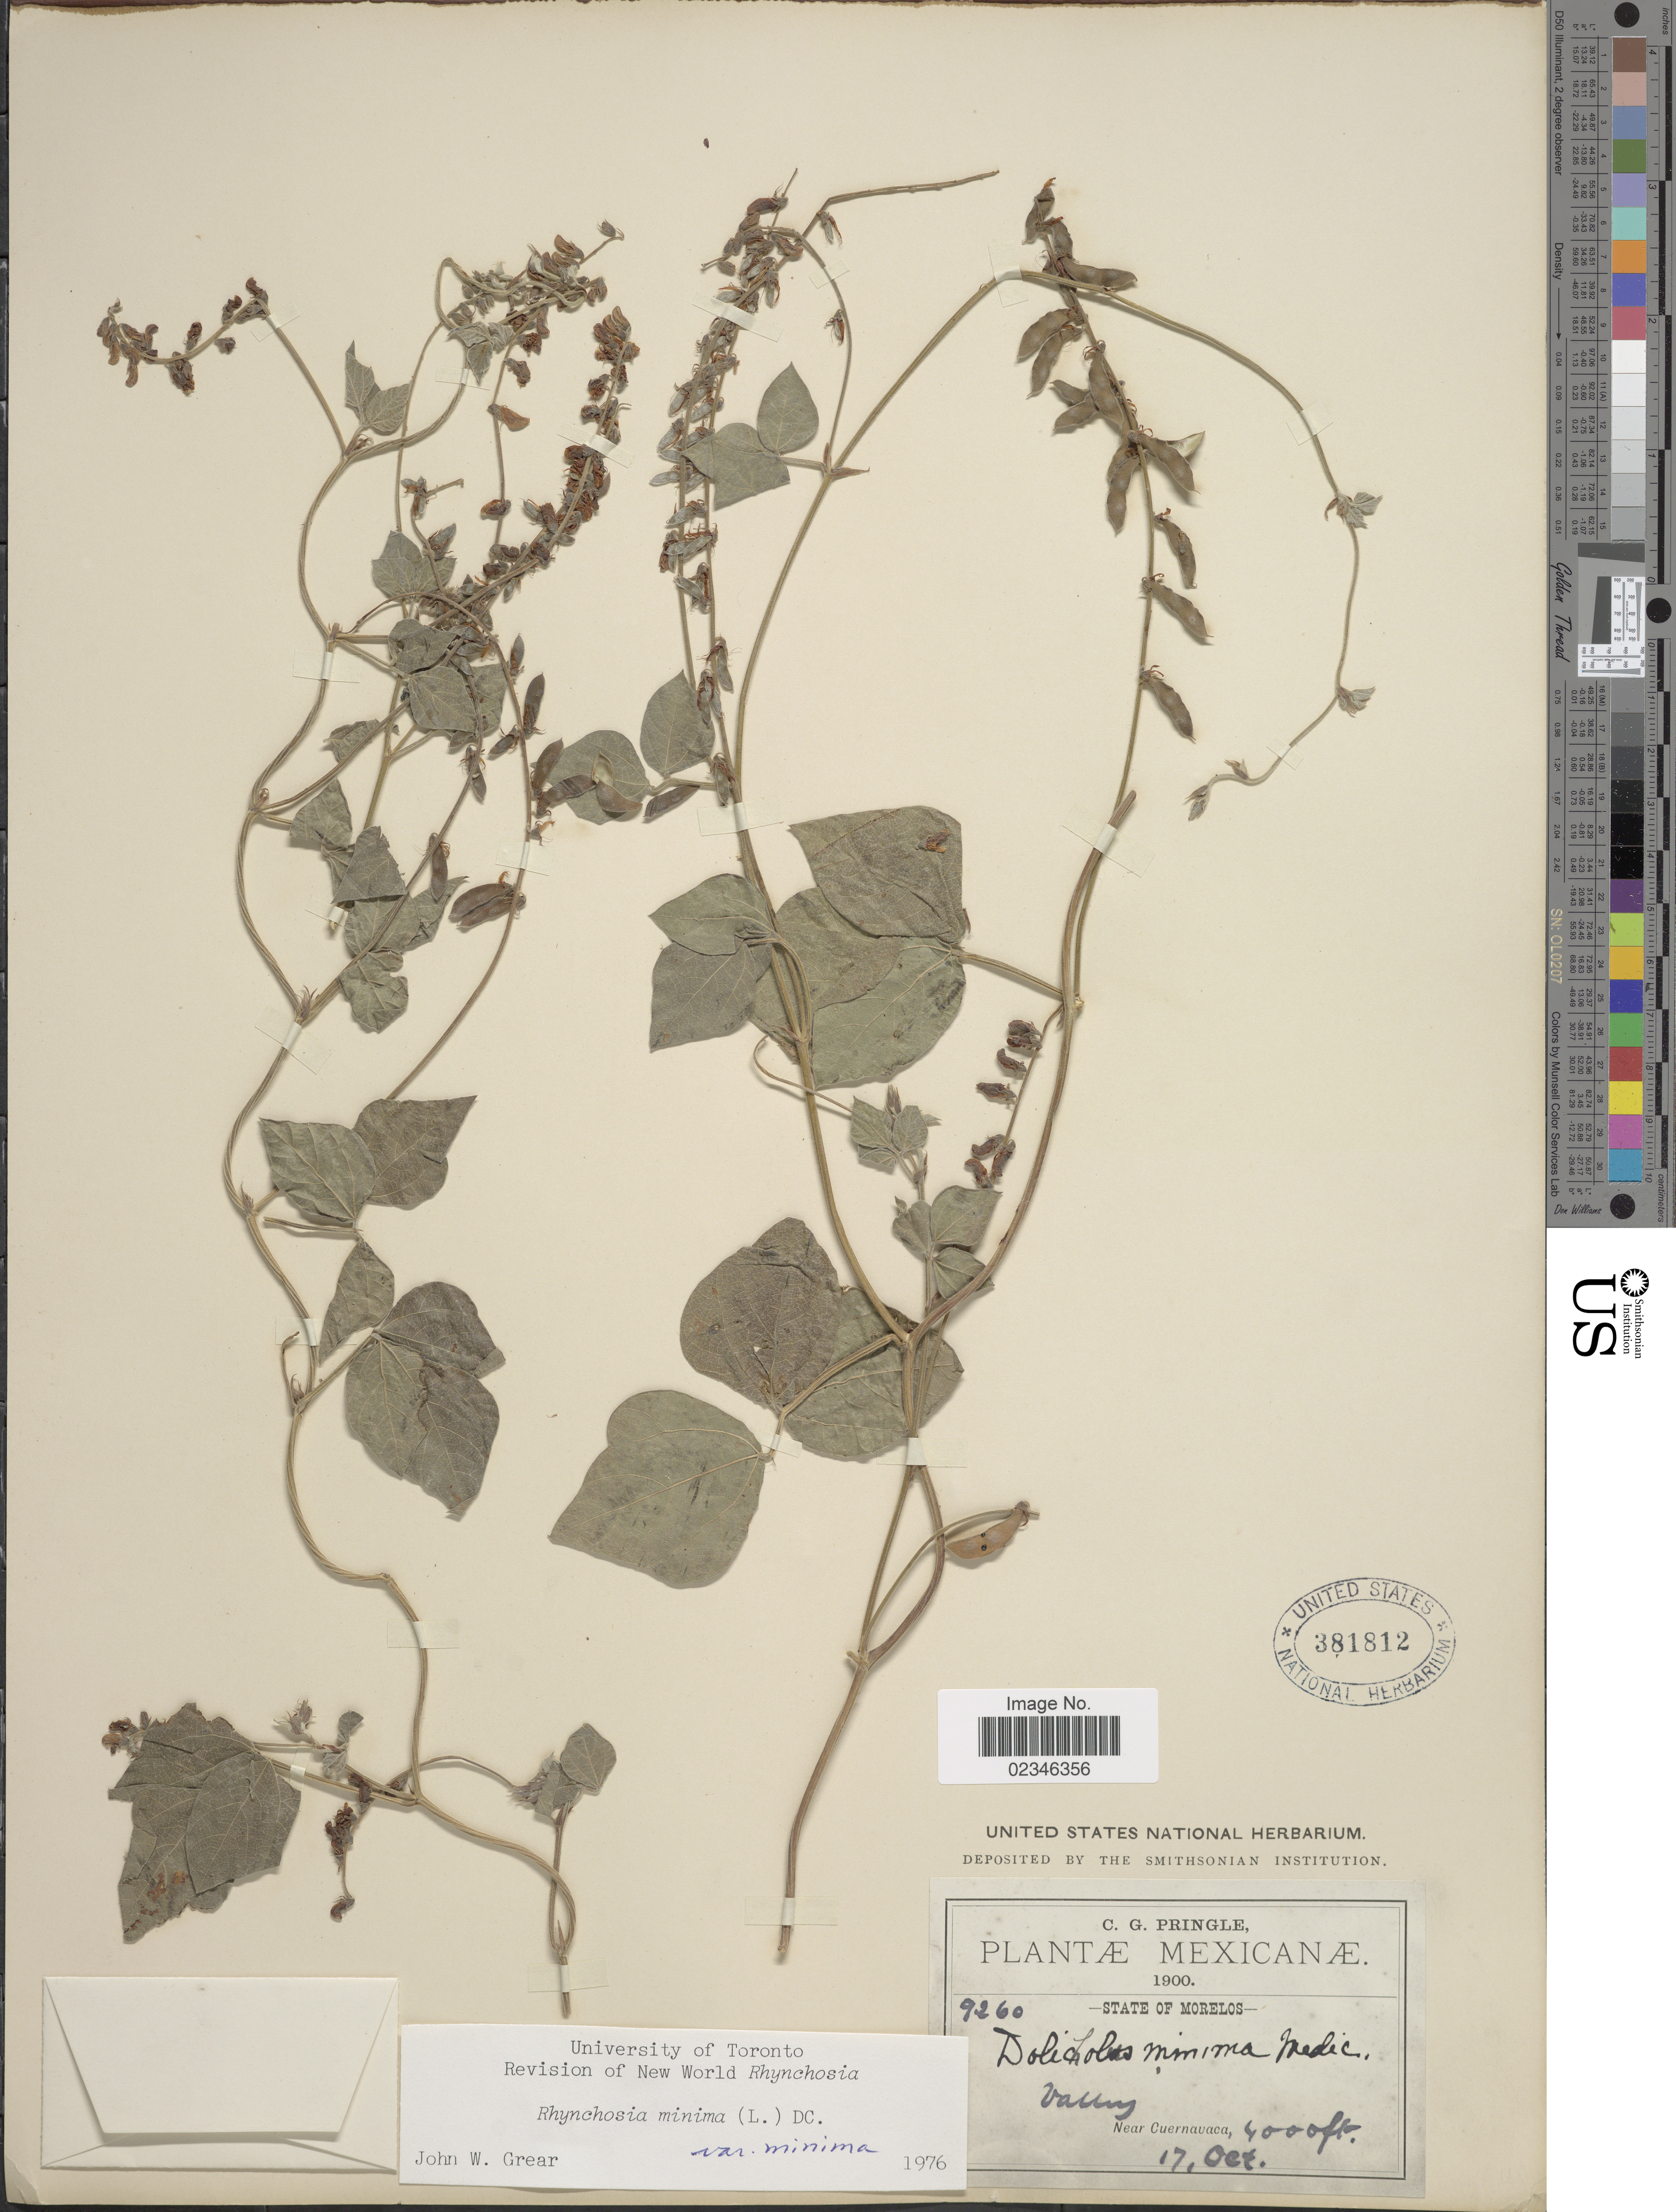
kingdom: Plantae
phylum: Tracheophyta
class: Magnoliopsida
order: Fabales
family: Fabaceae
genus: Rhynchosia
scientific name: Rhynchosia minima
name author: (L.) DC.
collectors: C. G. Pringle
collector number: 9260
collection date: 1900-10-17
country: Mexico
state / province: Morelos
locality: Mexicanæ. State of Morelos. Valley near Cuernavaca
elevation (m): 1219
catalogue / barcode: US 381812